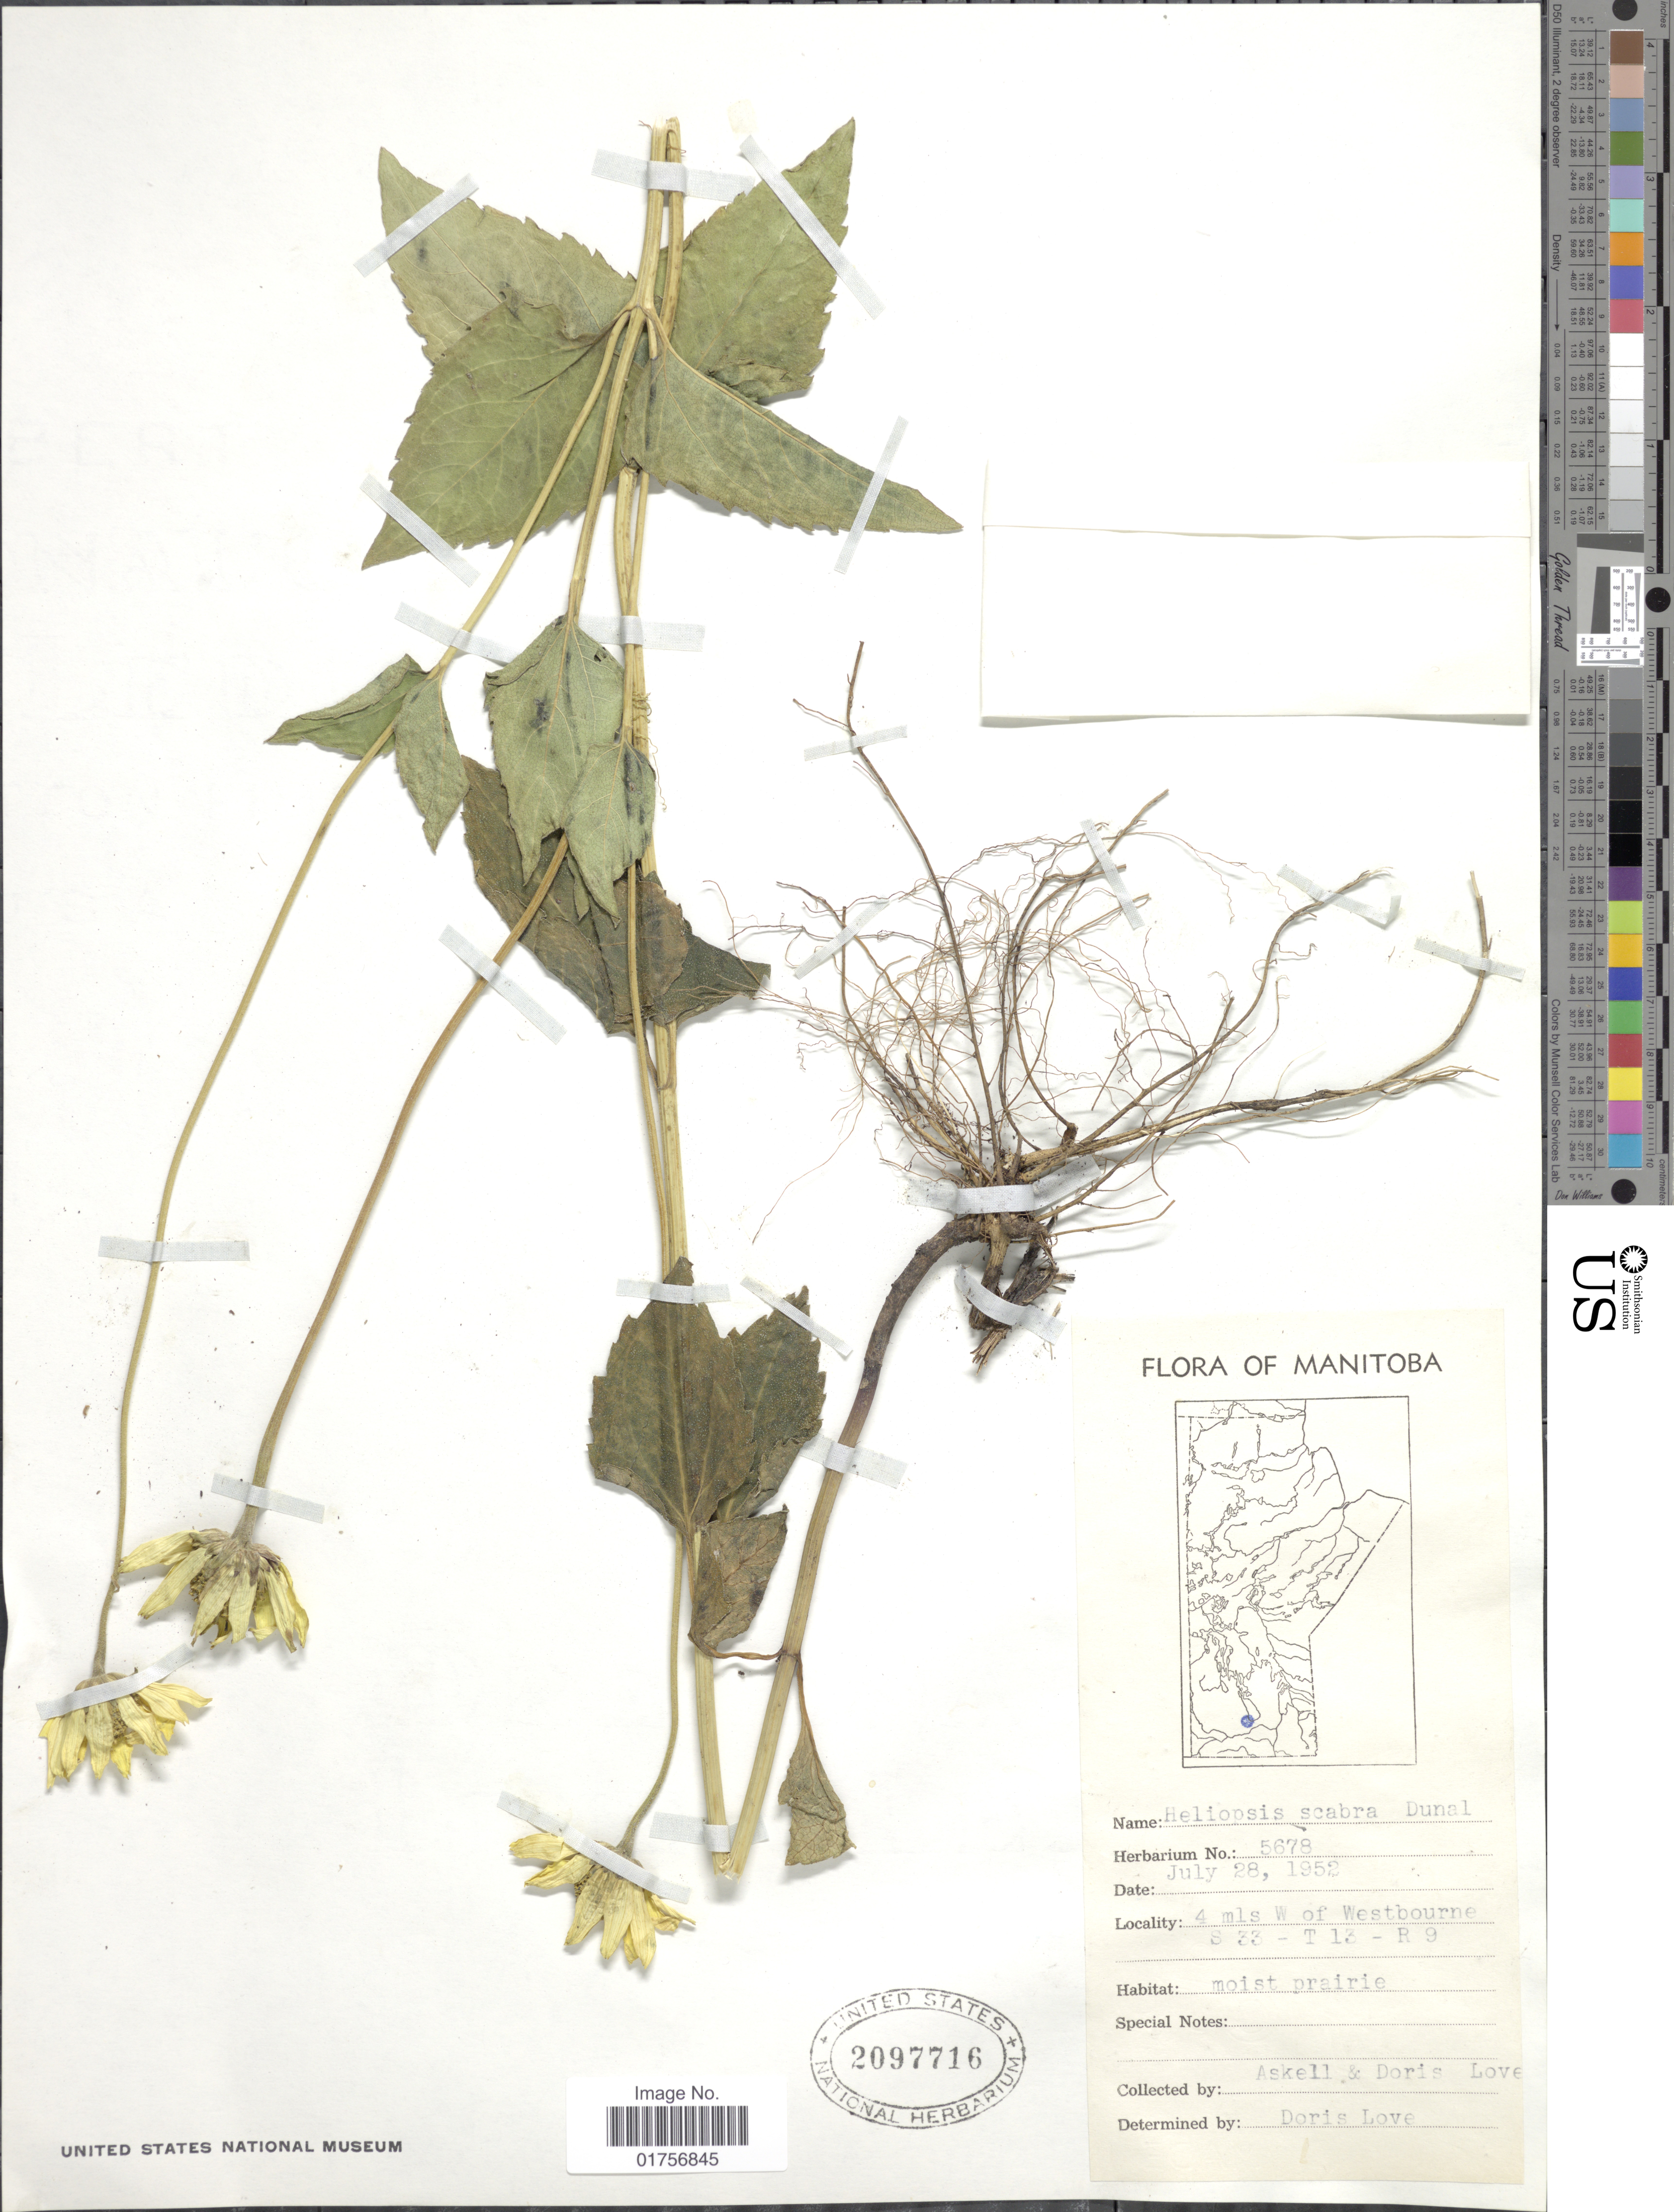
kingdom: Plantae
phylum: Tracheophyta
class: Magnoliopsida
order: Asterales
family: Asteraceae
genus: Heliopsis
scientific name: Heliopsis helianthoides subsp. occidentalis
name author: T.R. Fisher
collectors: Á. Löve & D. Löve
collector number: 5678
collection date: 1952-07-28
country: Canada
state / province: Manitoba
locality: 4 mls W of Westbourne S 33 - T 13 - R 9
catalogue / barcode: US 2097716